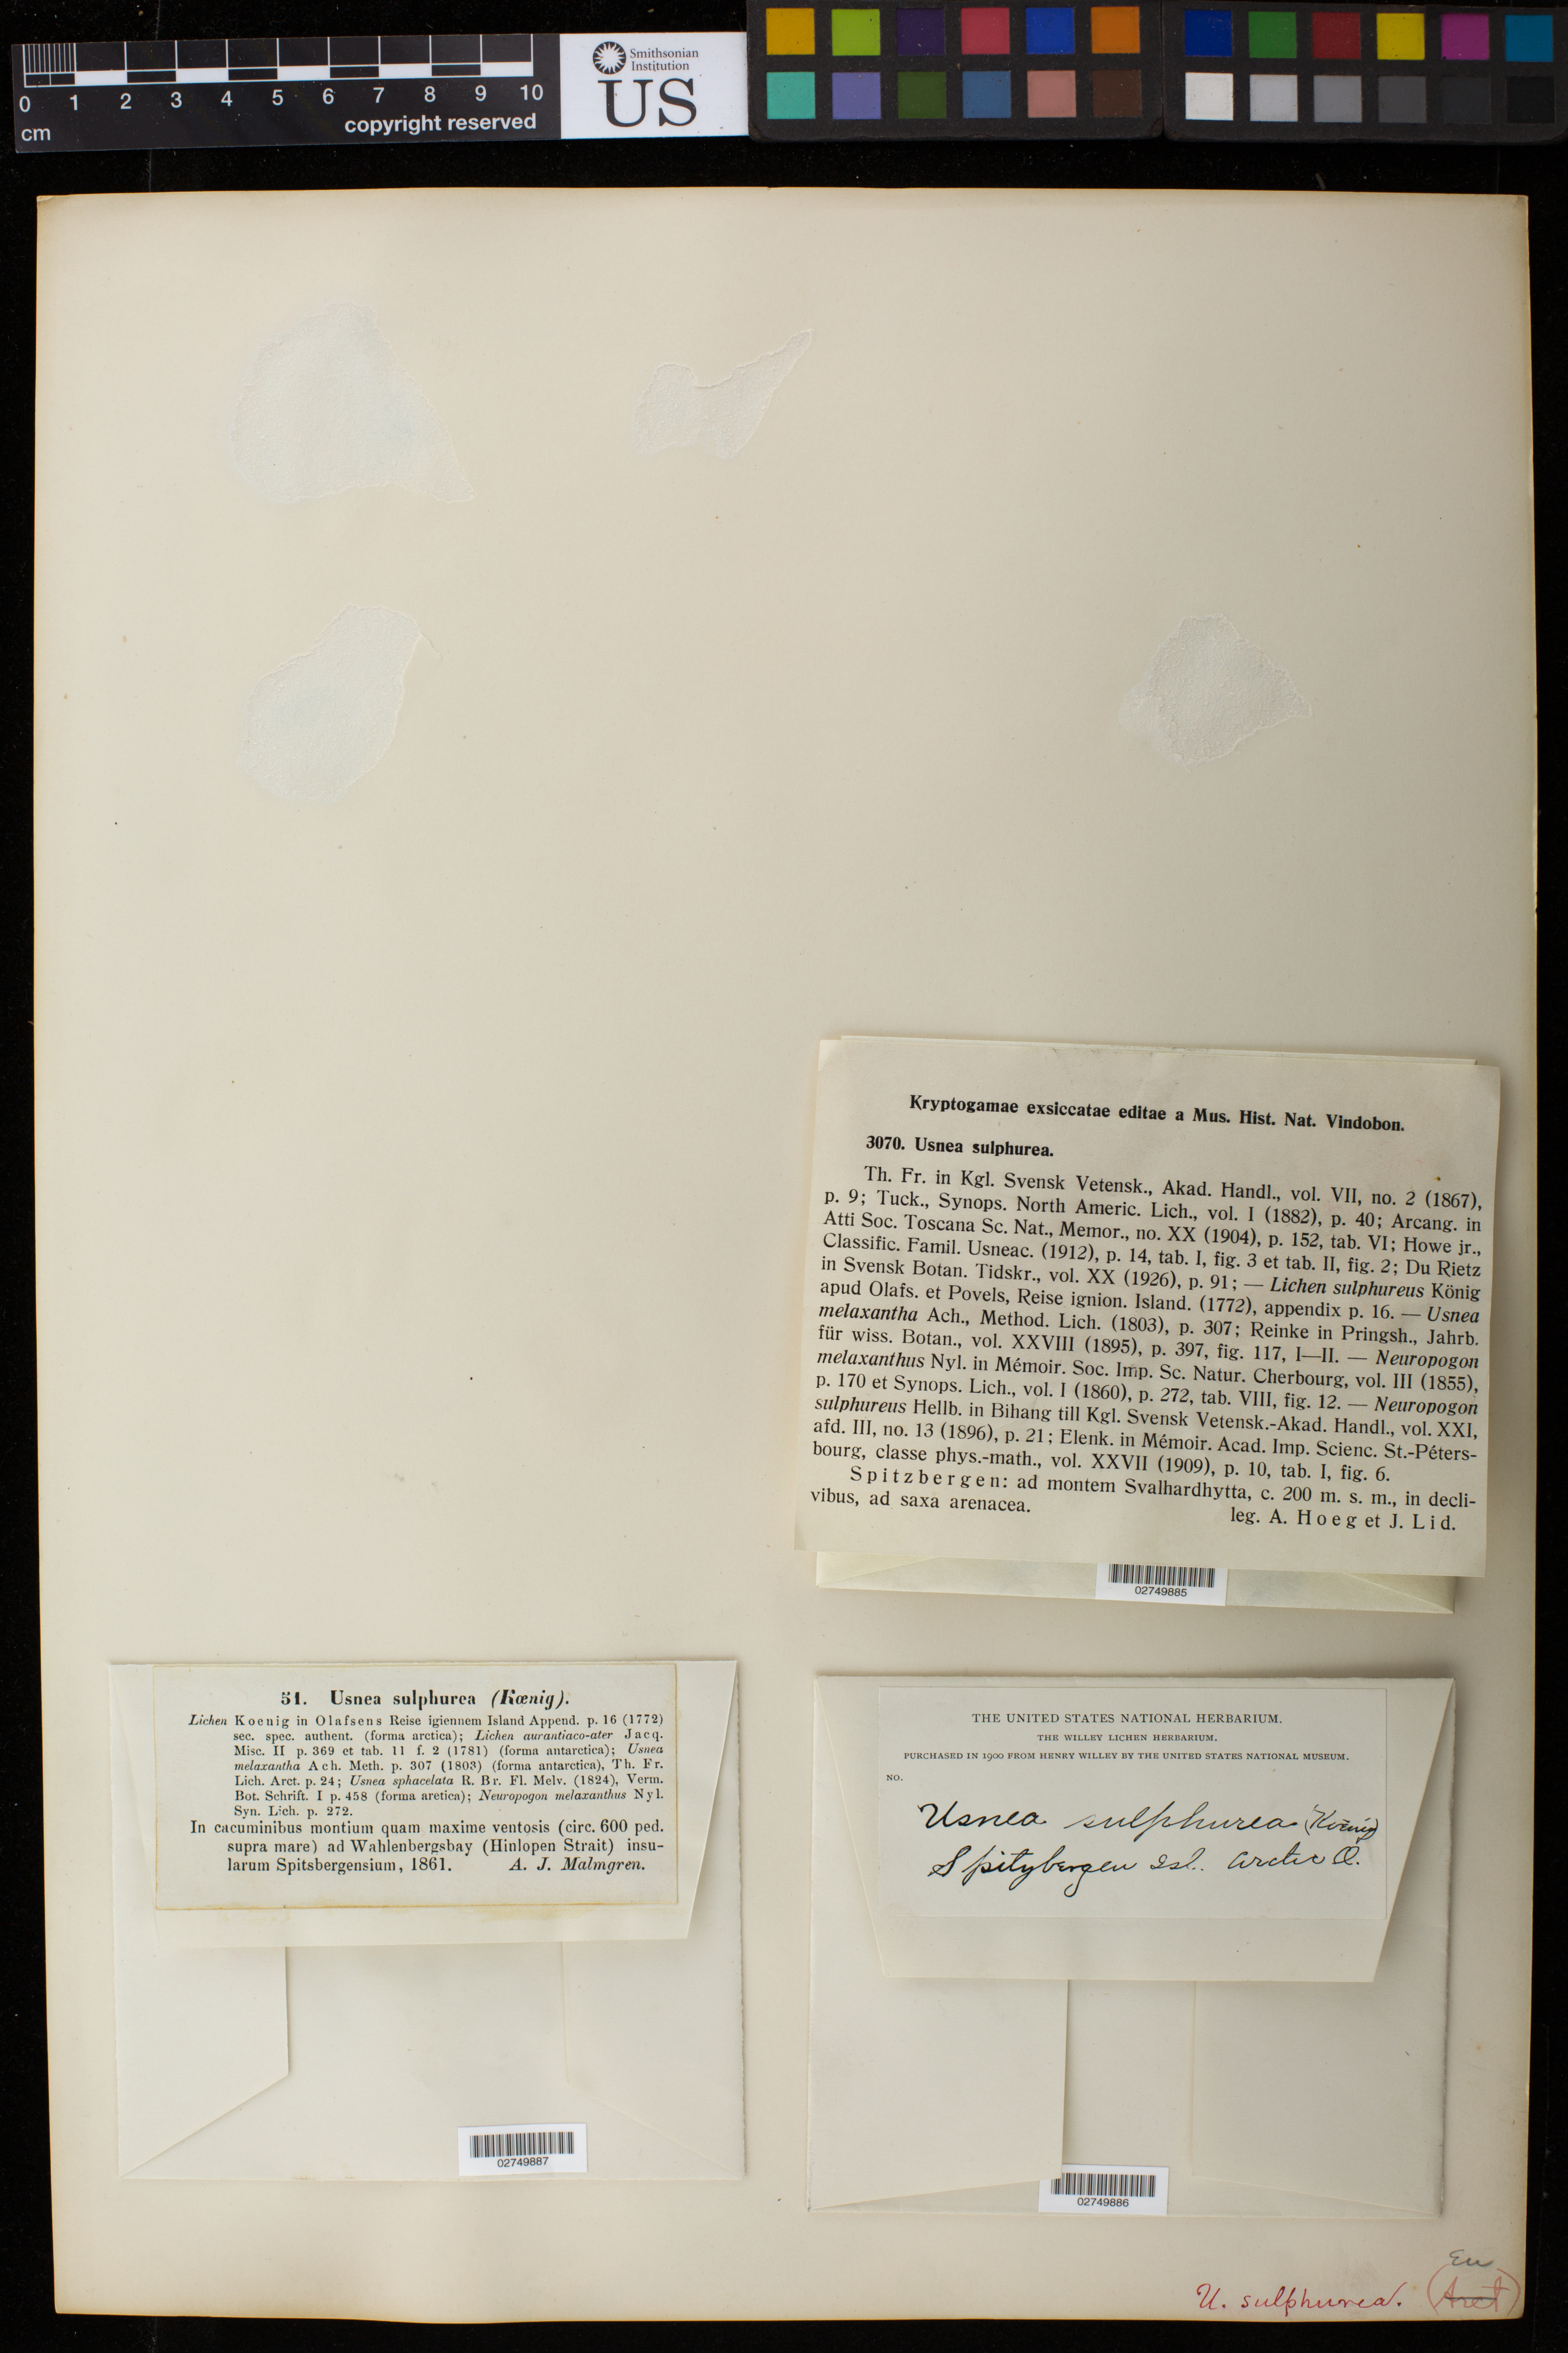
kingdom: Fungi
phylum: Ascomycota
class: Lecanoromycetes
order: Lecanorales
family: Parmeliaceae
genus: Neuropogon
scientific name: Neuropogon sulphureus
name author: (Th. Fr.) Hellb.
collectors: -. Hoeg & J. Lid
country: Norway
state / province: Svalbard and Jan Mayen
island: Spitsbergen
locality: Spitsbergen, ad montem Svalhardhytta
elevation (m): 200